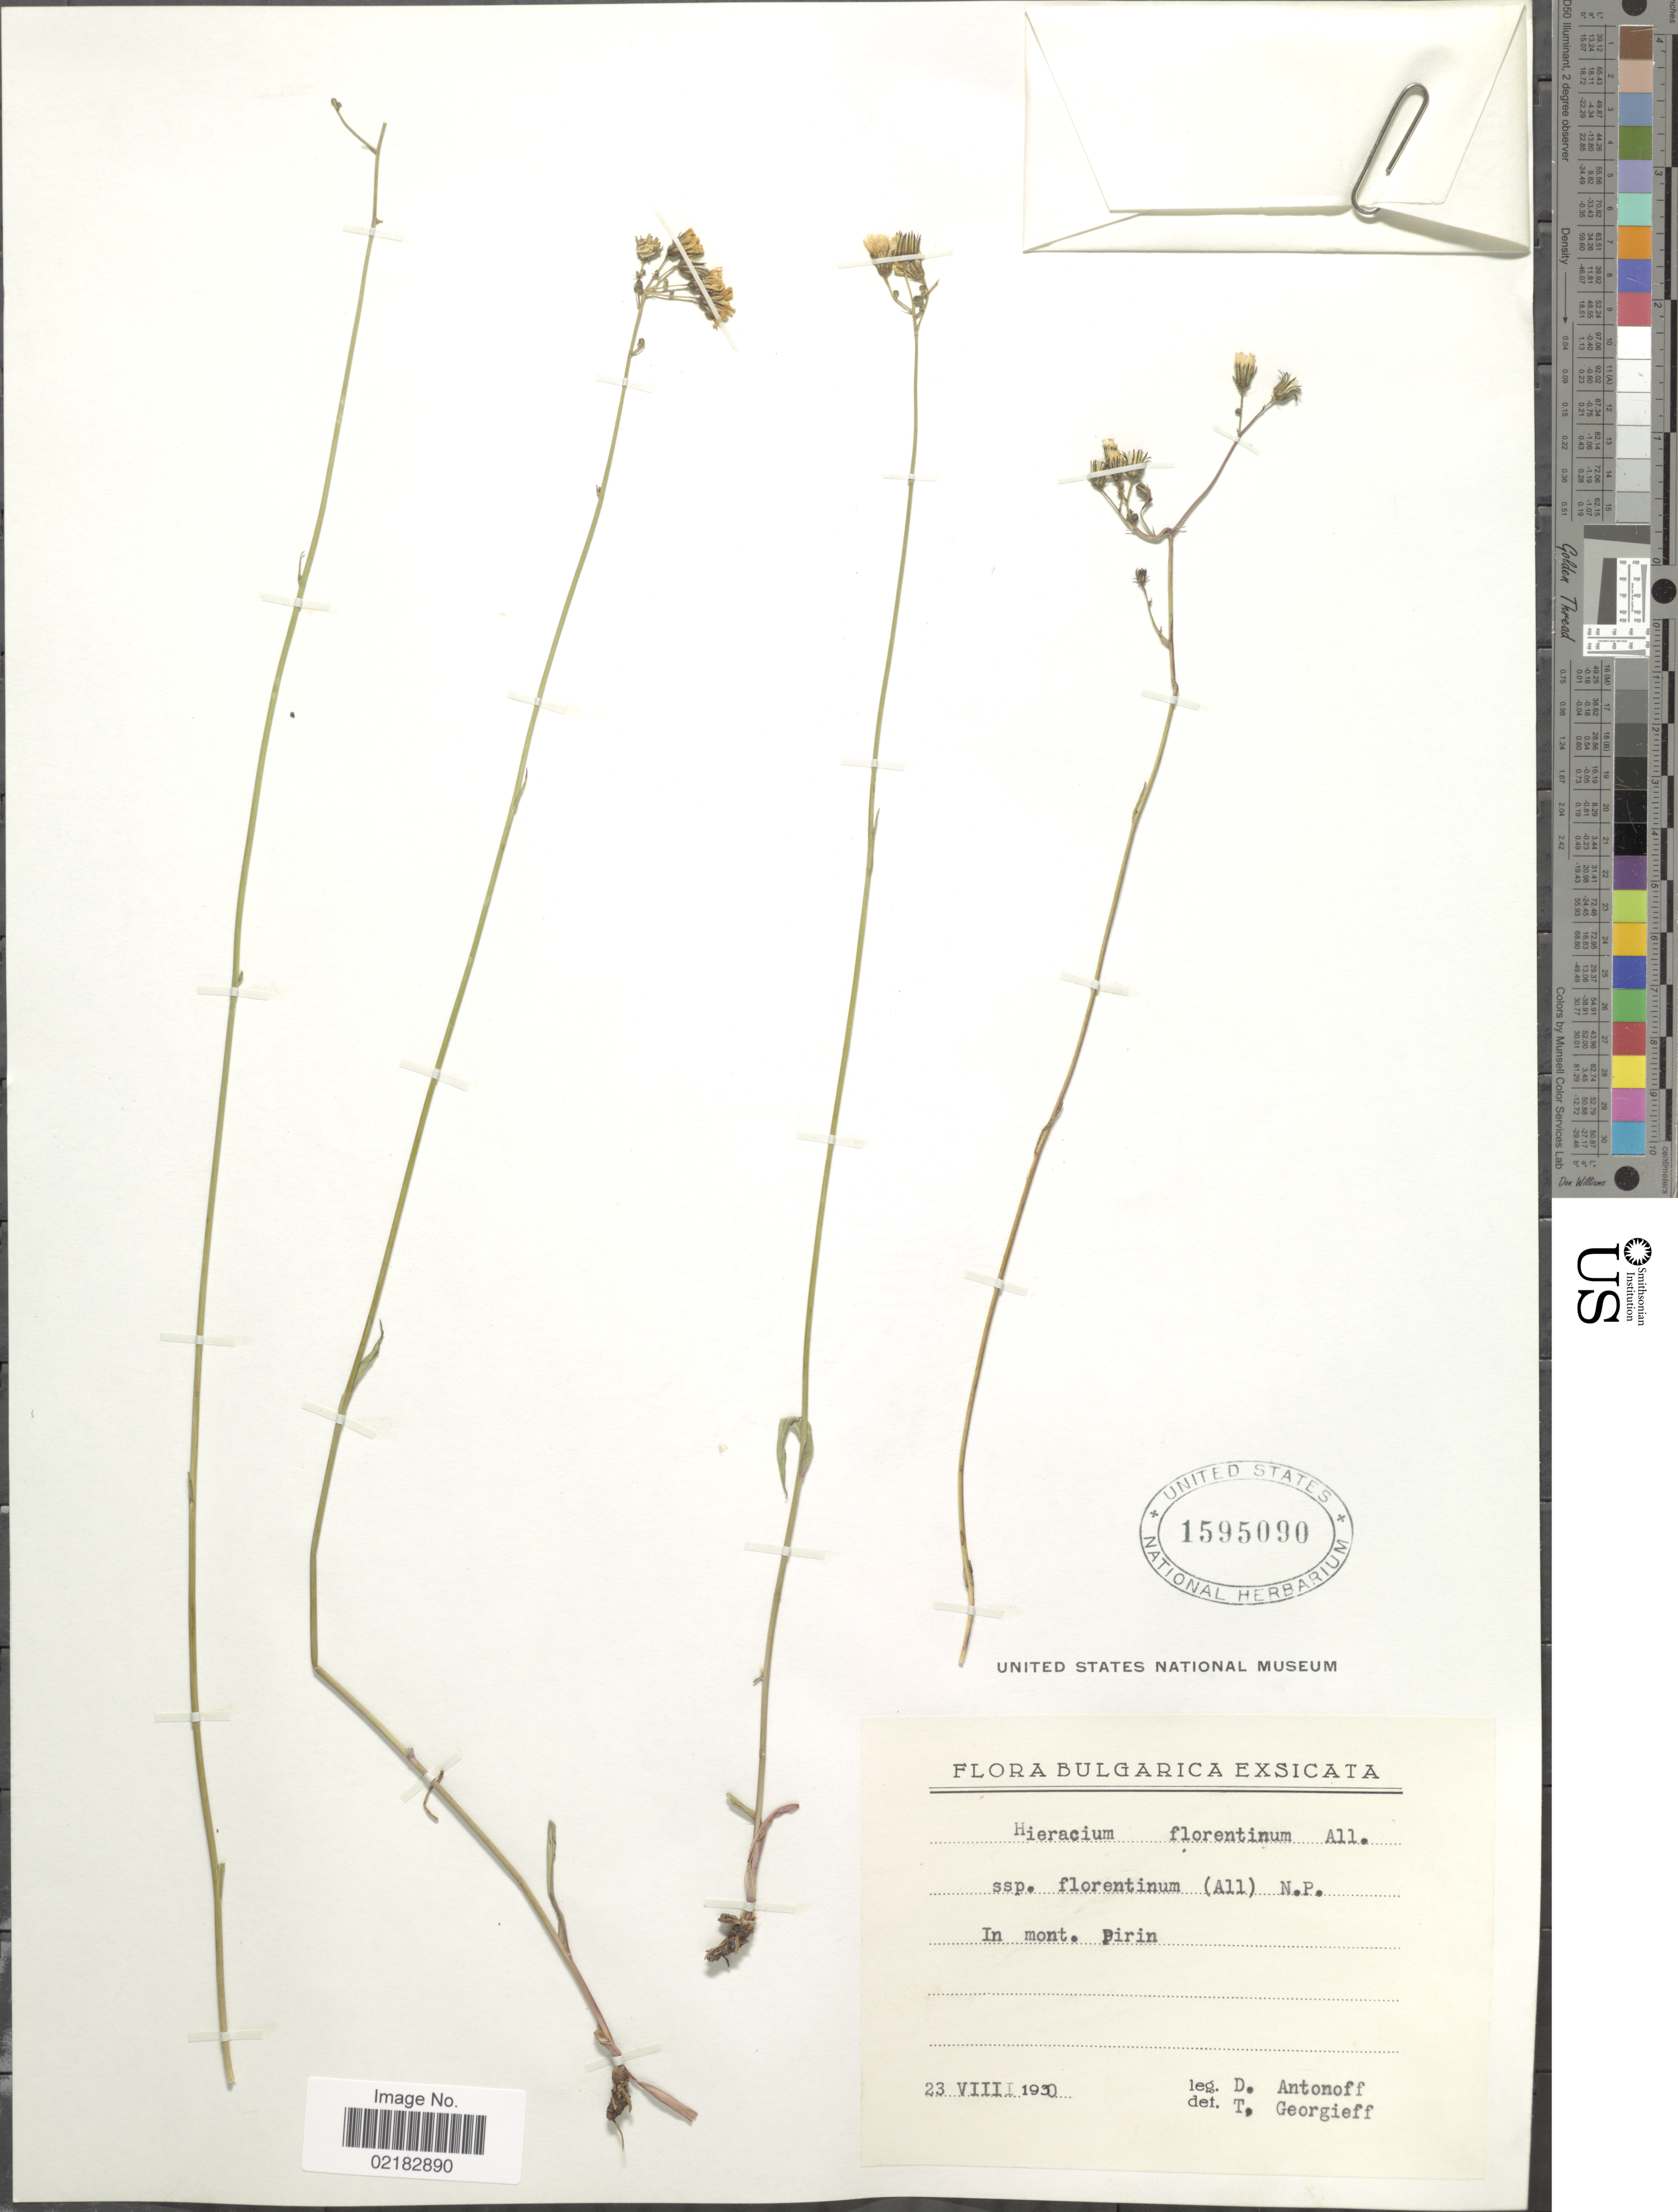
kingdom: Plantae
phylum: Tracheophyta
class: Magnoliopsida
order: Asterales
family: Asteraceae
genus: Hieracium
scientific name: Hieracium florentinum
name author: All.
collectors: T. Georgieff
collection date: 1930-08-23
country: Bulgaria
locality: Bulgarica. In mont. Pirin.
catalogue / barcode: US 1595090